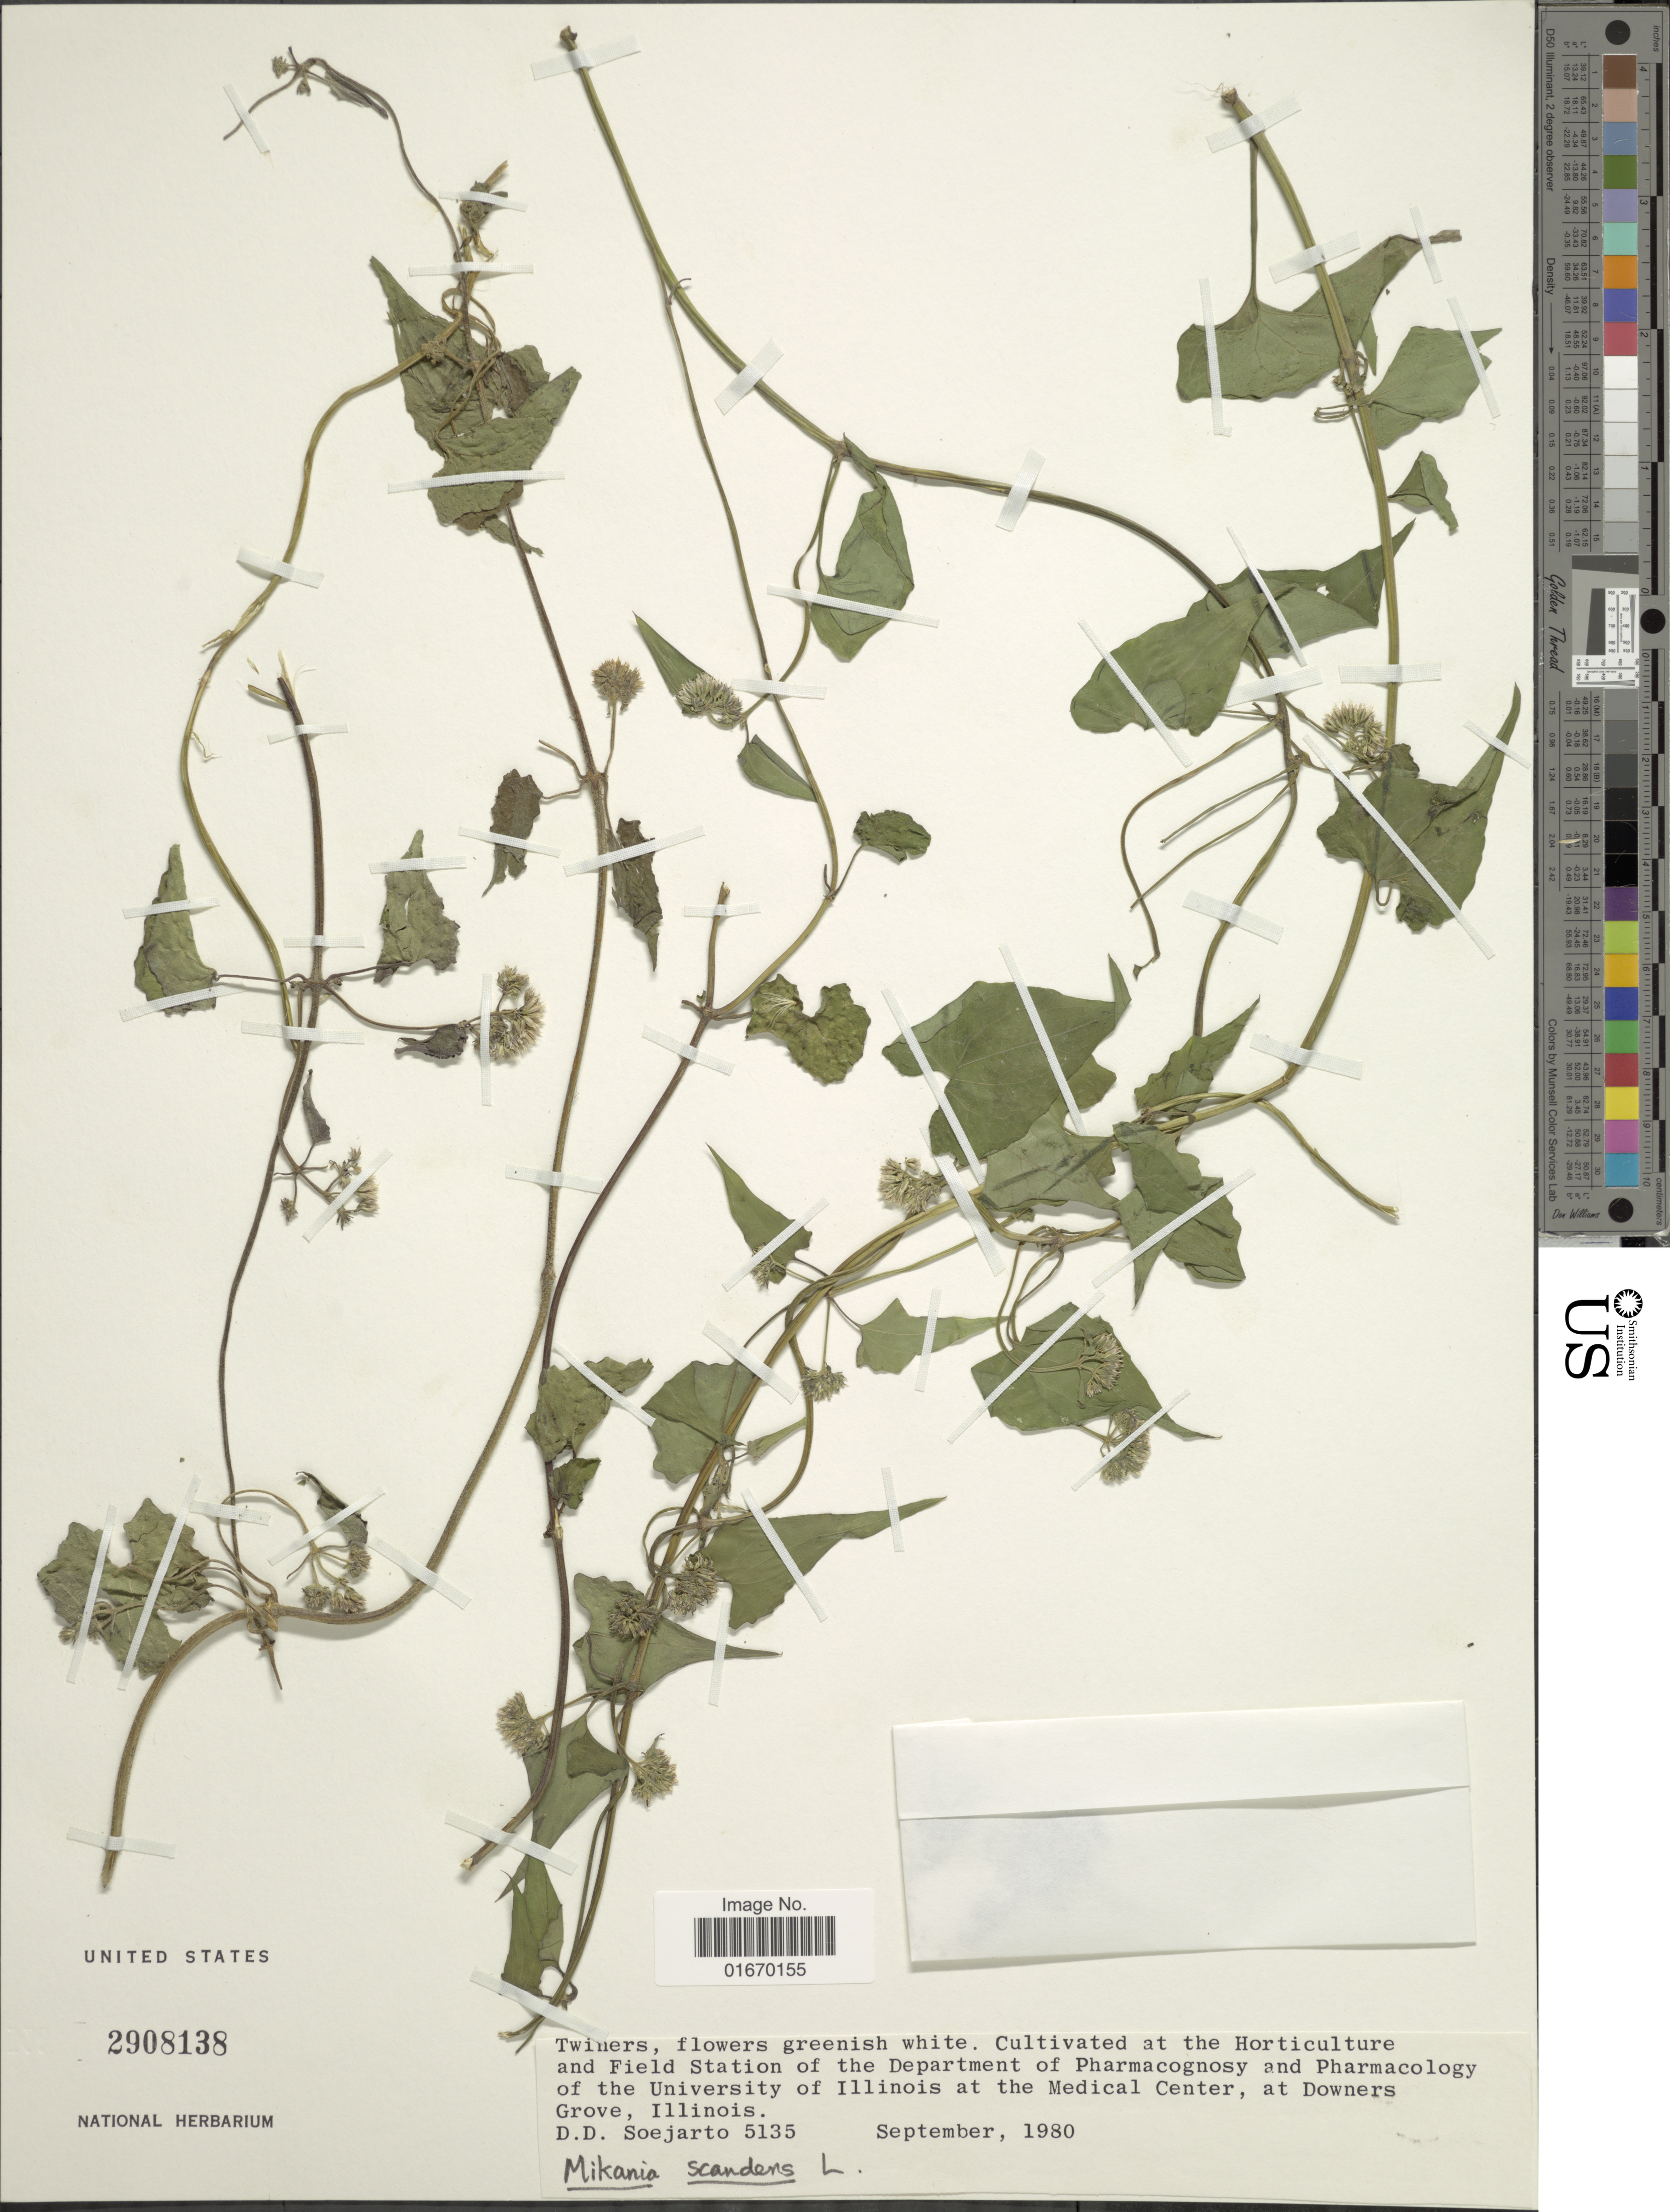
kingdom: Plantae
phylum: Tracheophyta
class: Magnoliopsida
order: Asterales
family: Asteraceae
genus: Mikania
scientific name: Mikania scandens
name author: (L.) Willd.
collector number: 5135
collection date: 1980-09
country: United States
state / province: Illinois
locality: Horticulture and Field Station of the Department of Pharmacology of the University of Illinois at the Medical Center, at Downers Grove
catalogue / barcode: US 2908138